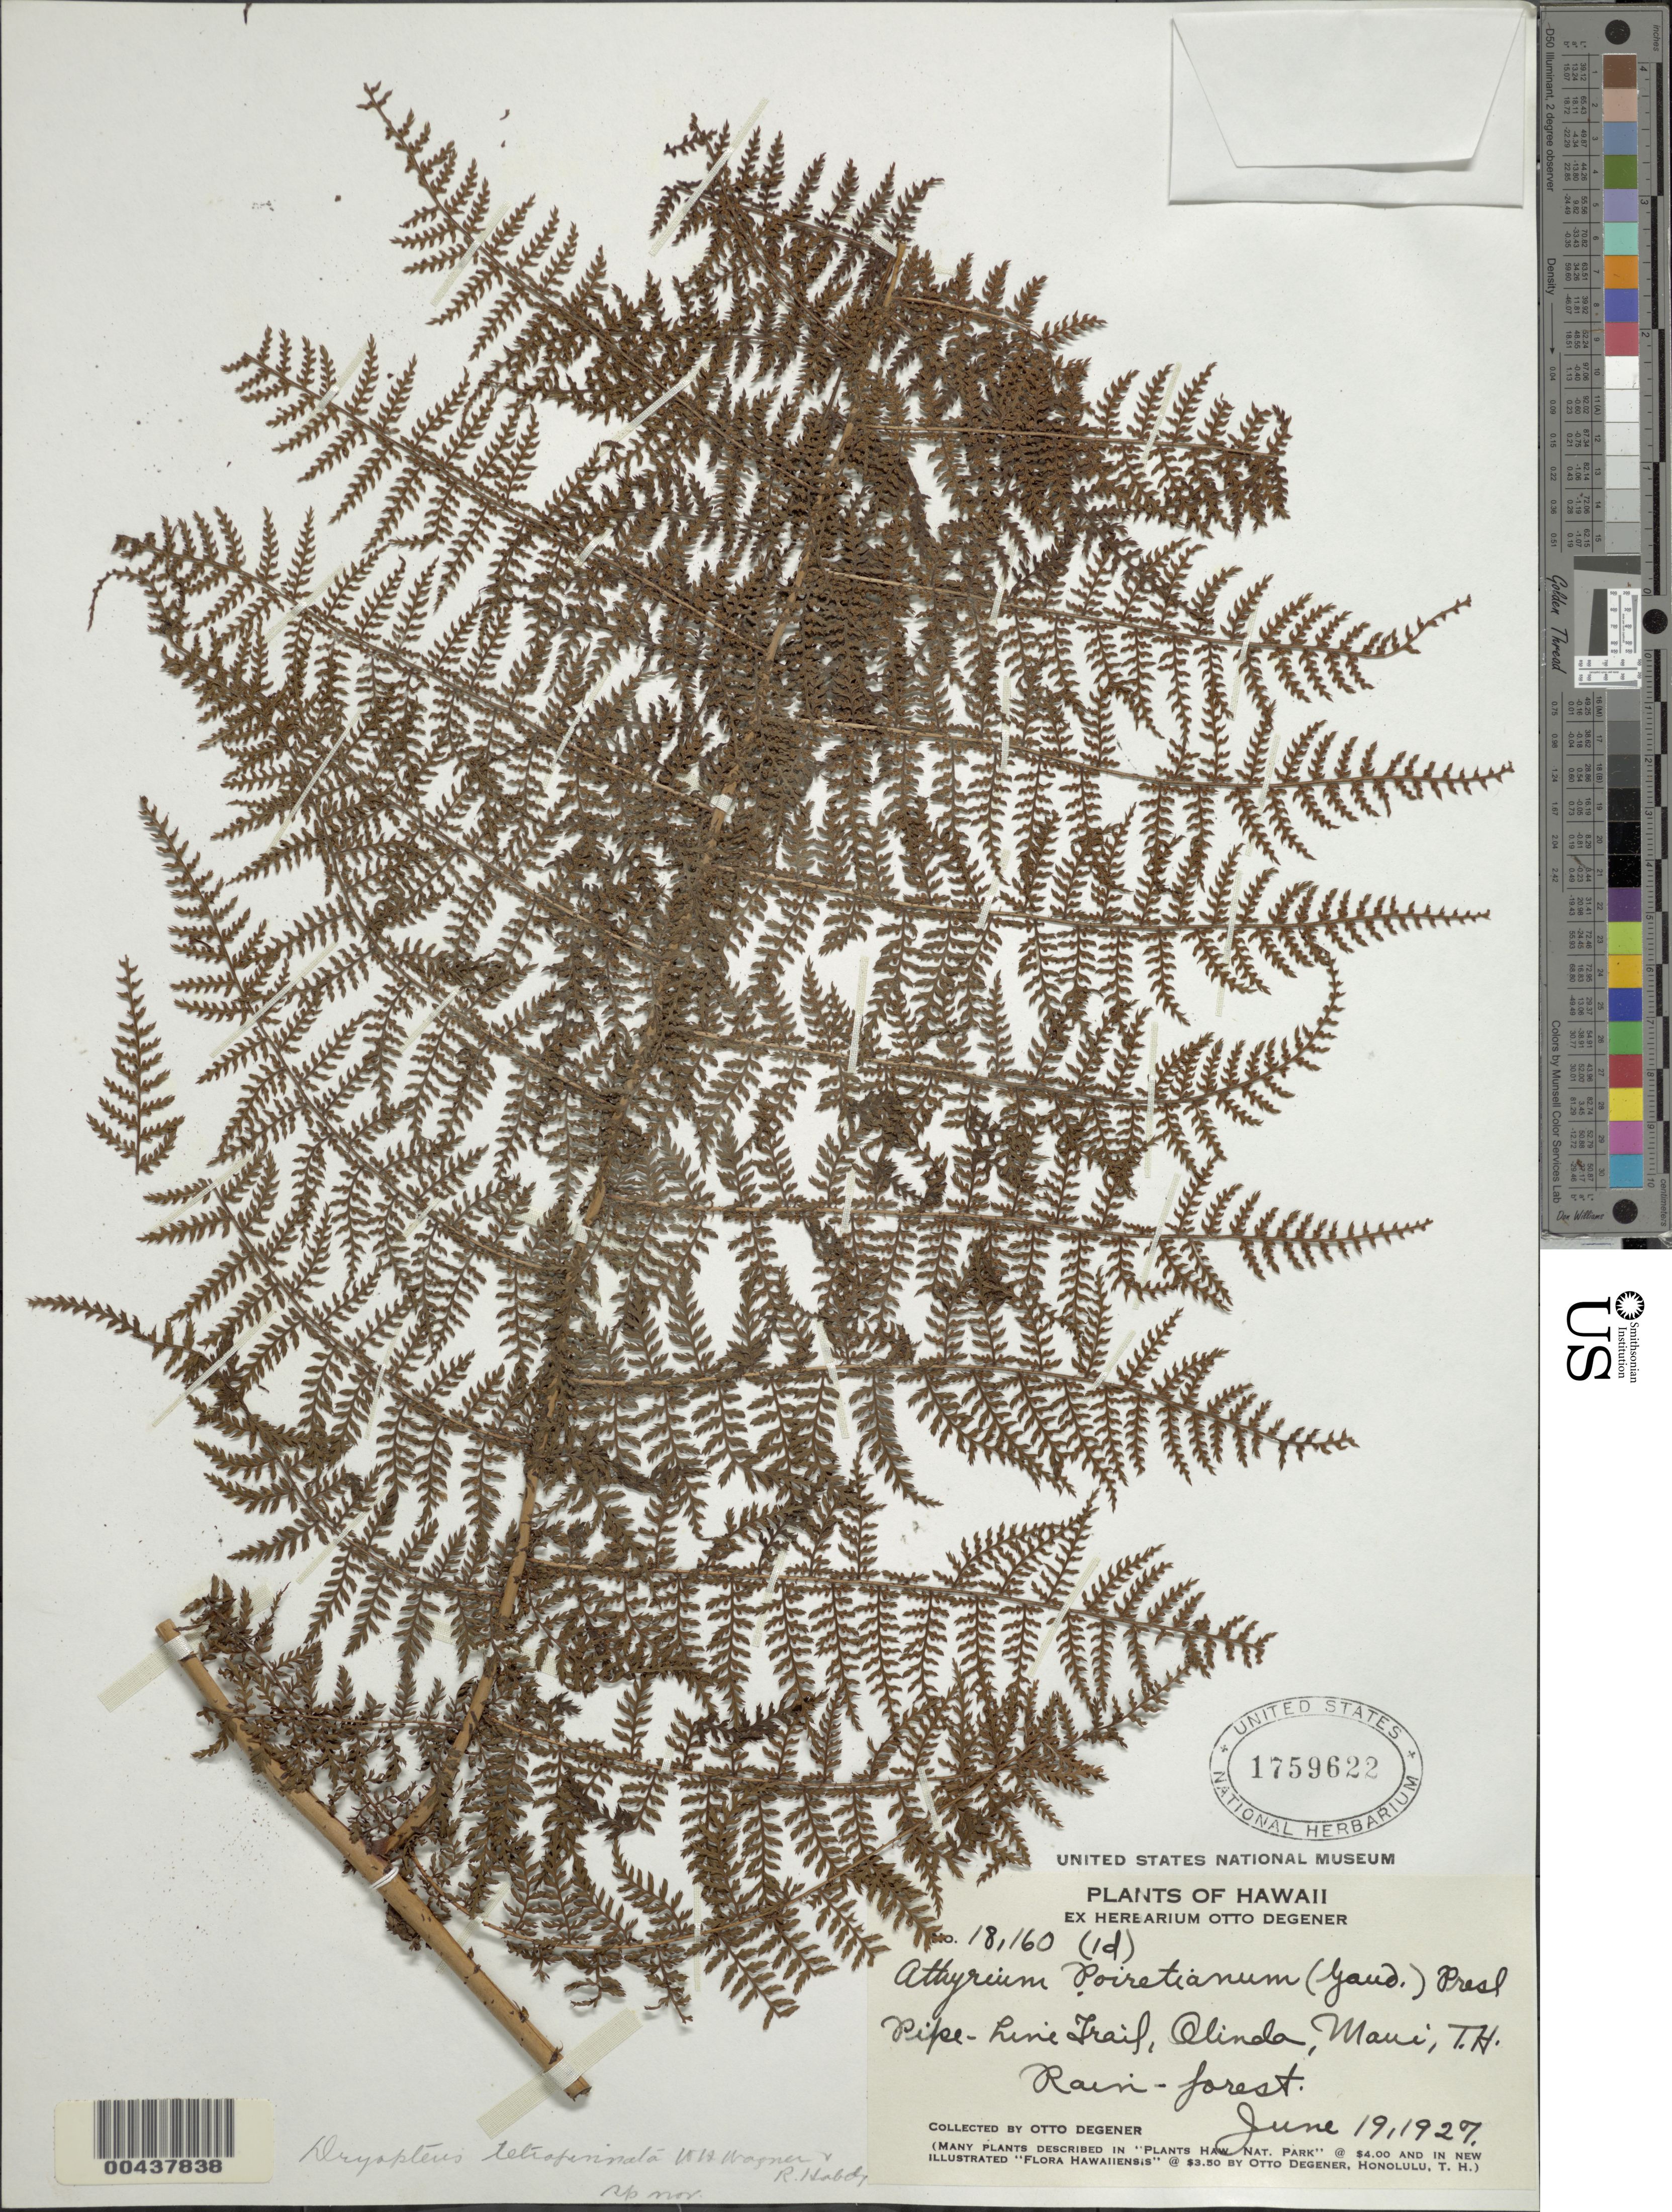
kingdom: Plantae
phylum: Tracheophyta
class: Polypodiopsida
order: Polypodiales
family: Dryopteridaceae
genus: Dryopteris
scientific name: Dryopteris tetrapinnata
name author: W.H. Wagner & Hobdy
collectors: O. Degener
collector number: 18160 (1d)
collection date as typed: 19 Jun 1927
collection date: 1927-06-19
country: United States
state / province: Hawaii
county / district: Maui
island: Maui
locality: Pipe - Line Trail, Olinda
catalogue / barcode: US 1759622